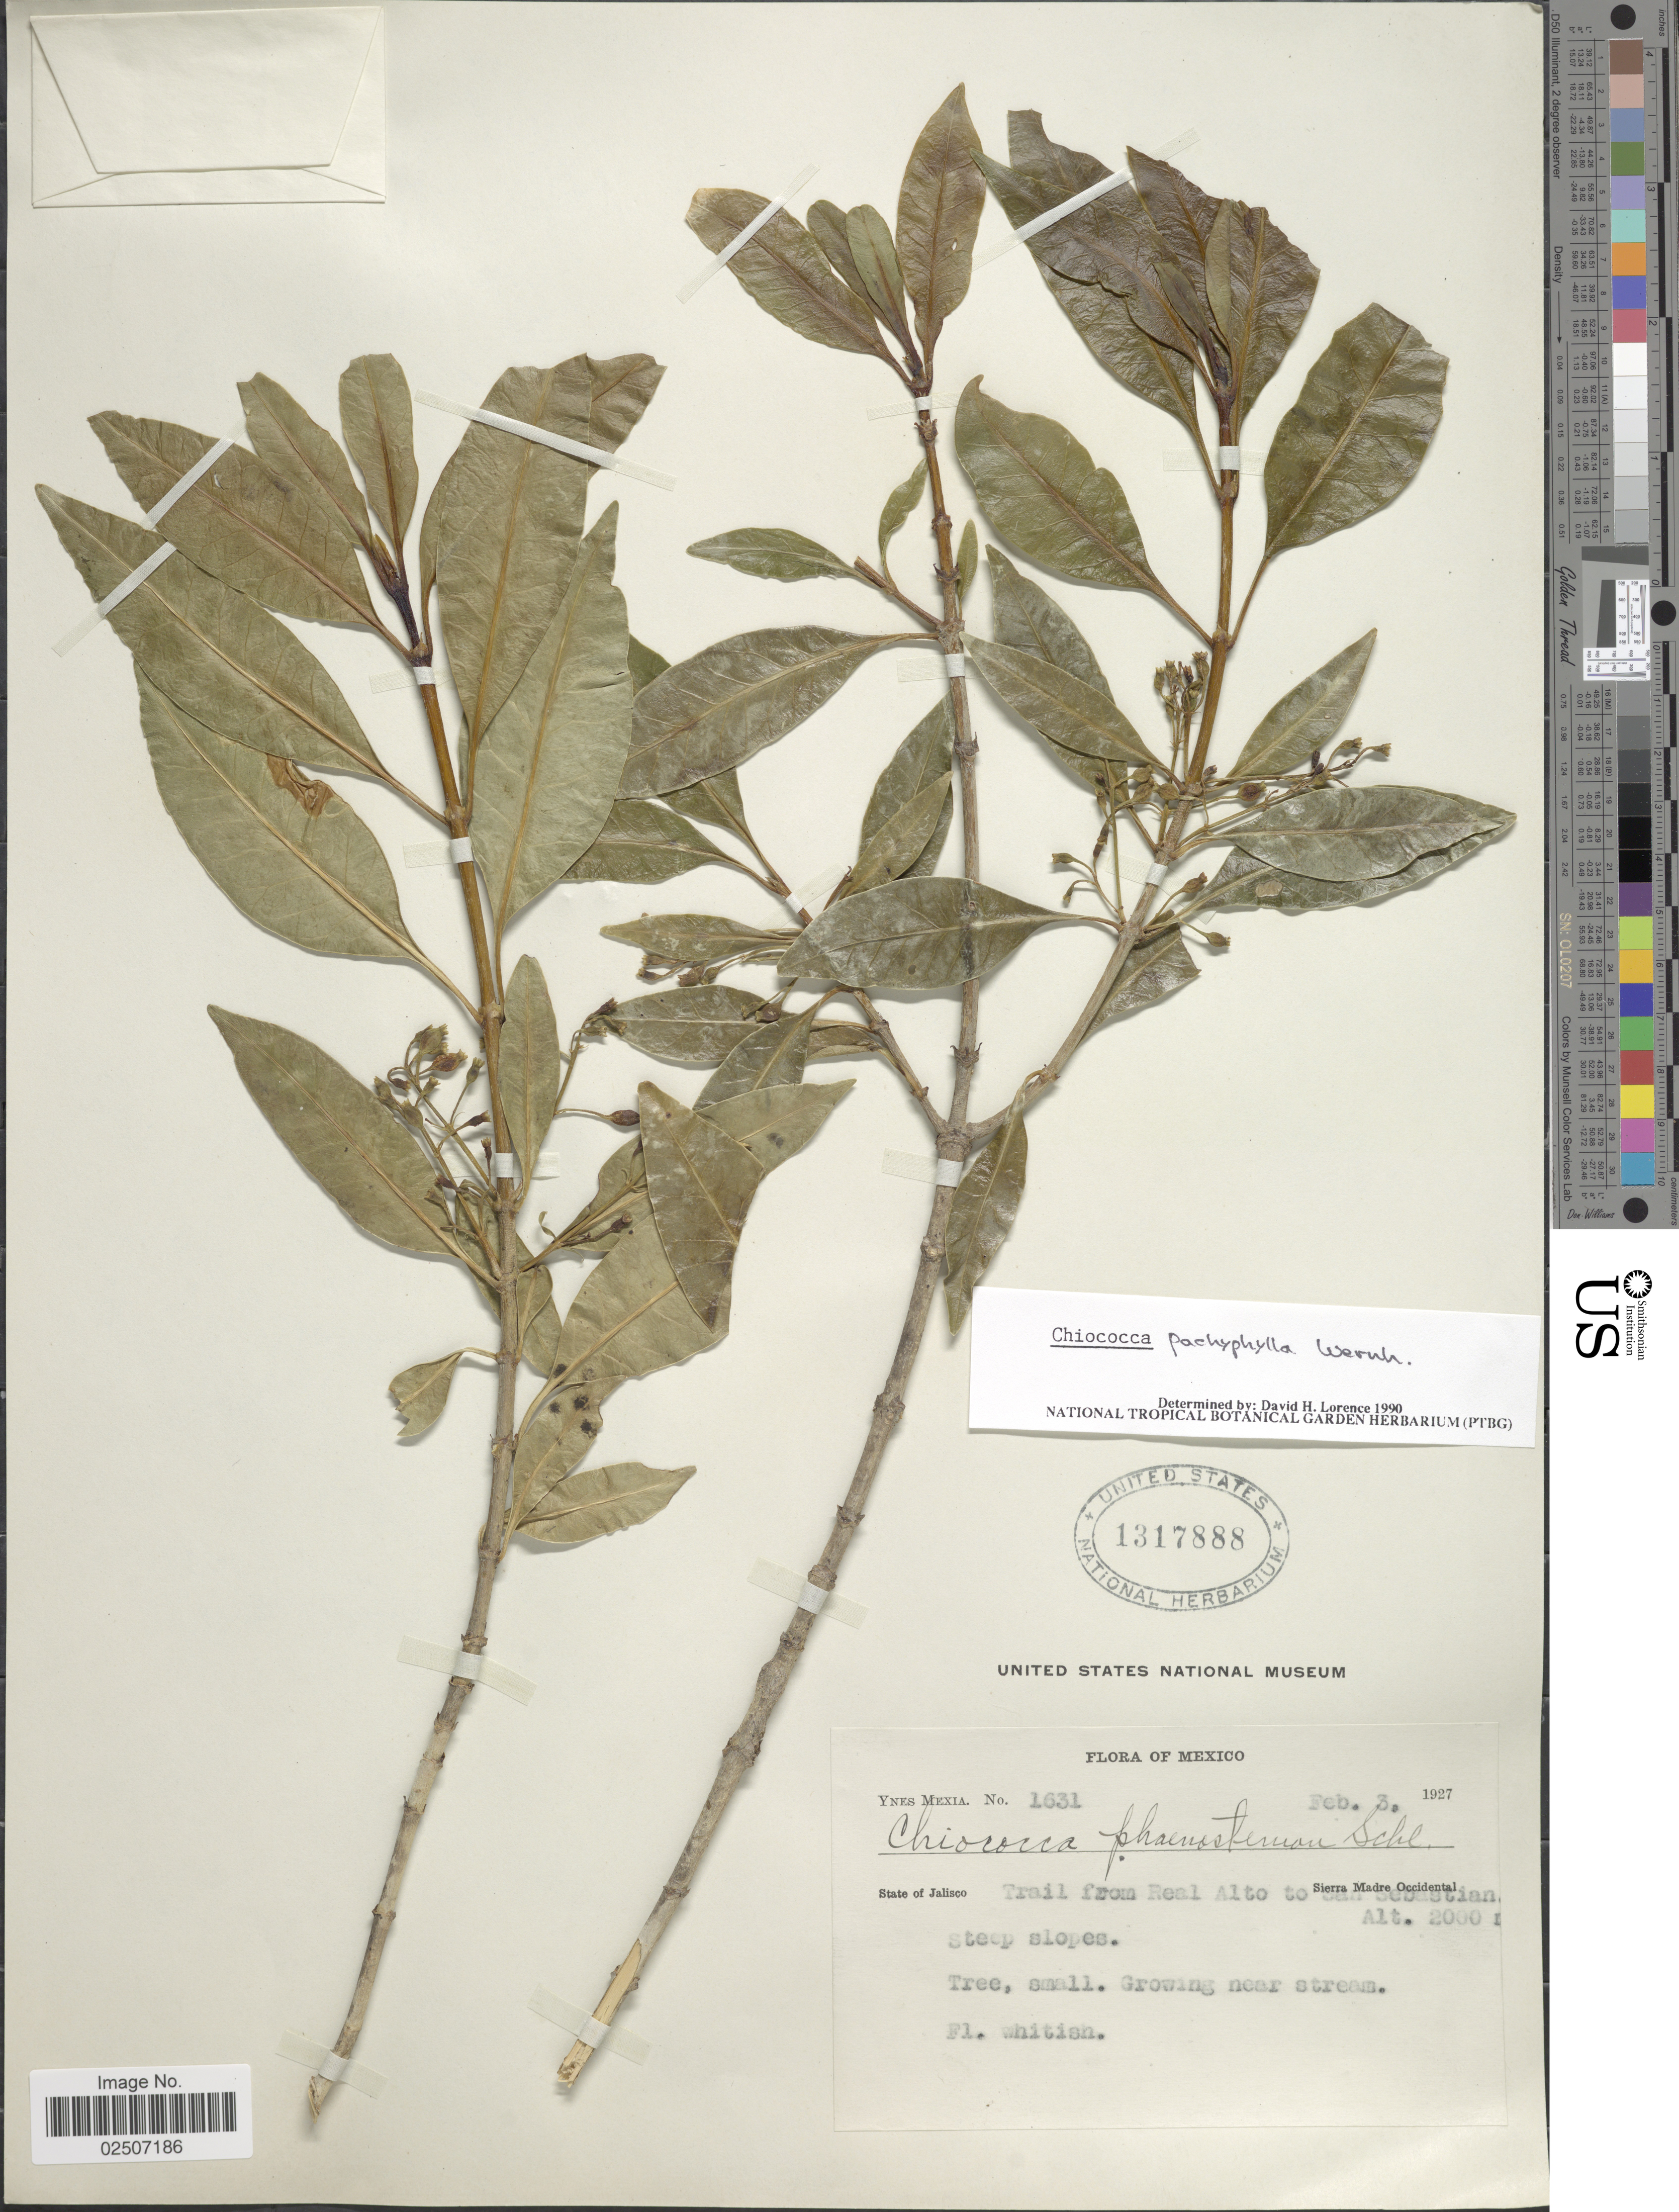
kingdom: Plantae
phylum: Tracheophyta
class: Magnoliopsida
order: Gentianales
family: Rubiaceae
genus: Chiococca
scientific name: Chiococca pachyphylla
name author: Wernham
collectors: Y. Mexia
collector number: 1631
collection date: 1927-02-03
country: Mexico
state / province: Jalisco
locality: Trail from Real Alto to San Sebastian. Sierra Madre Occidental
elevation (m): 2000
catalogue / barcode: US 1317888